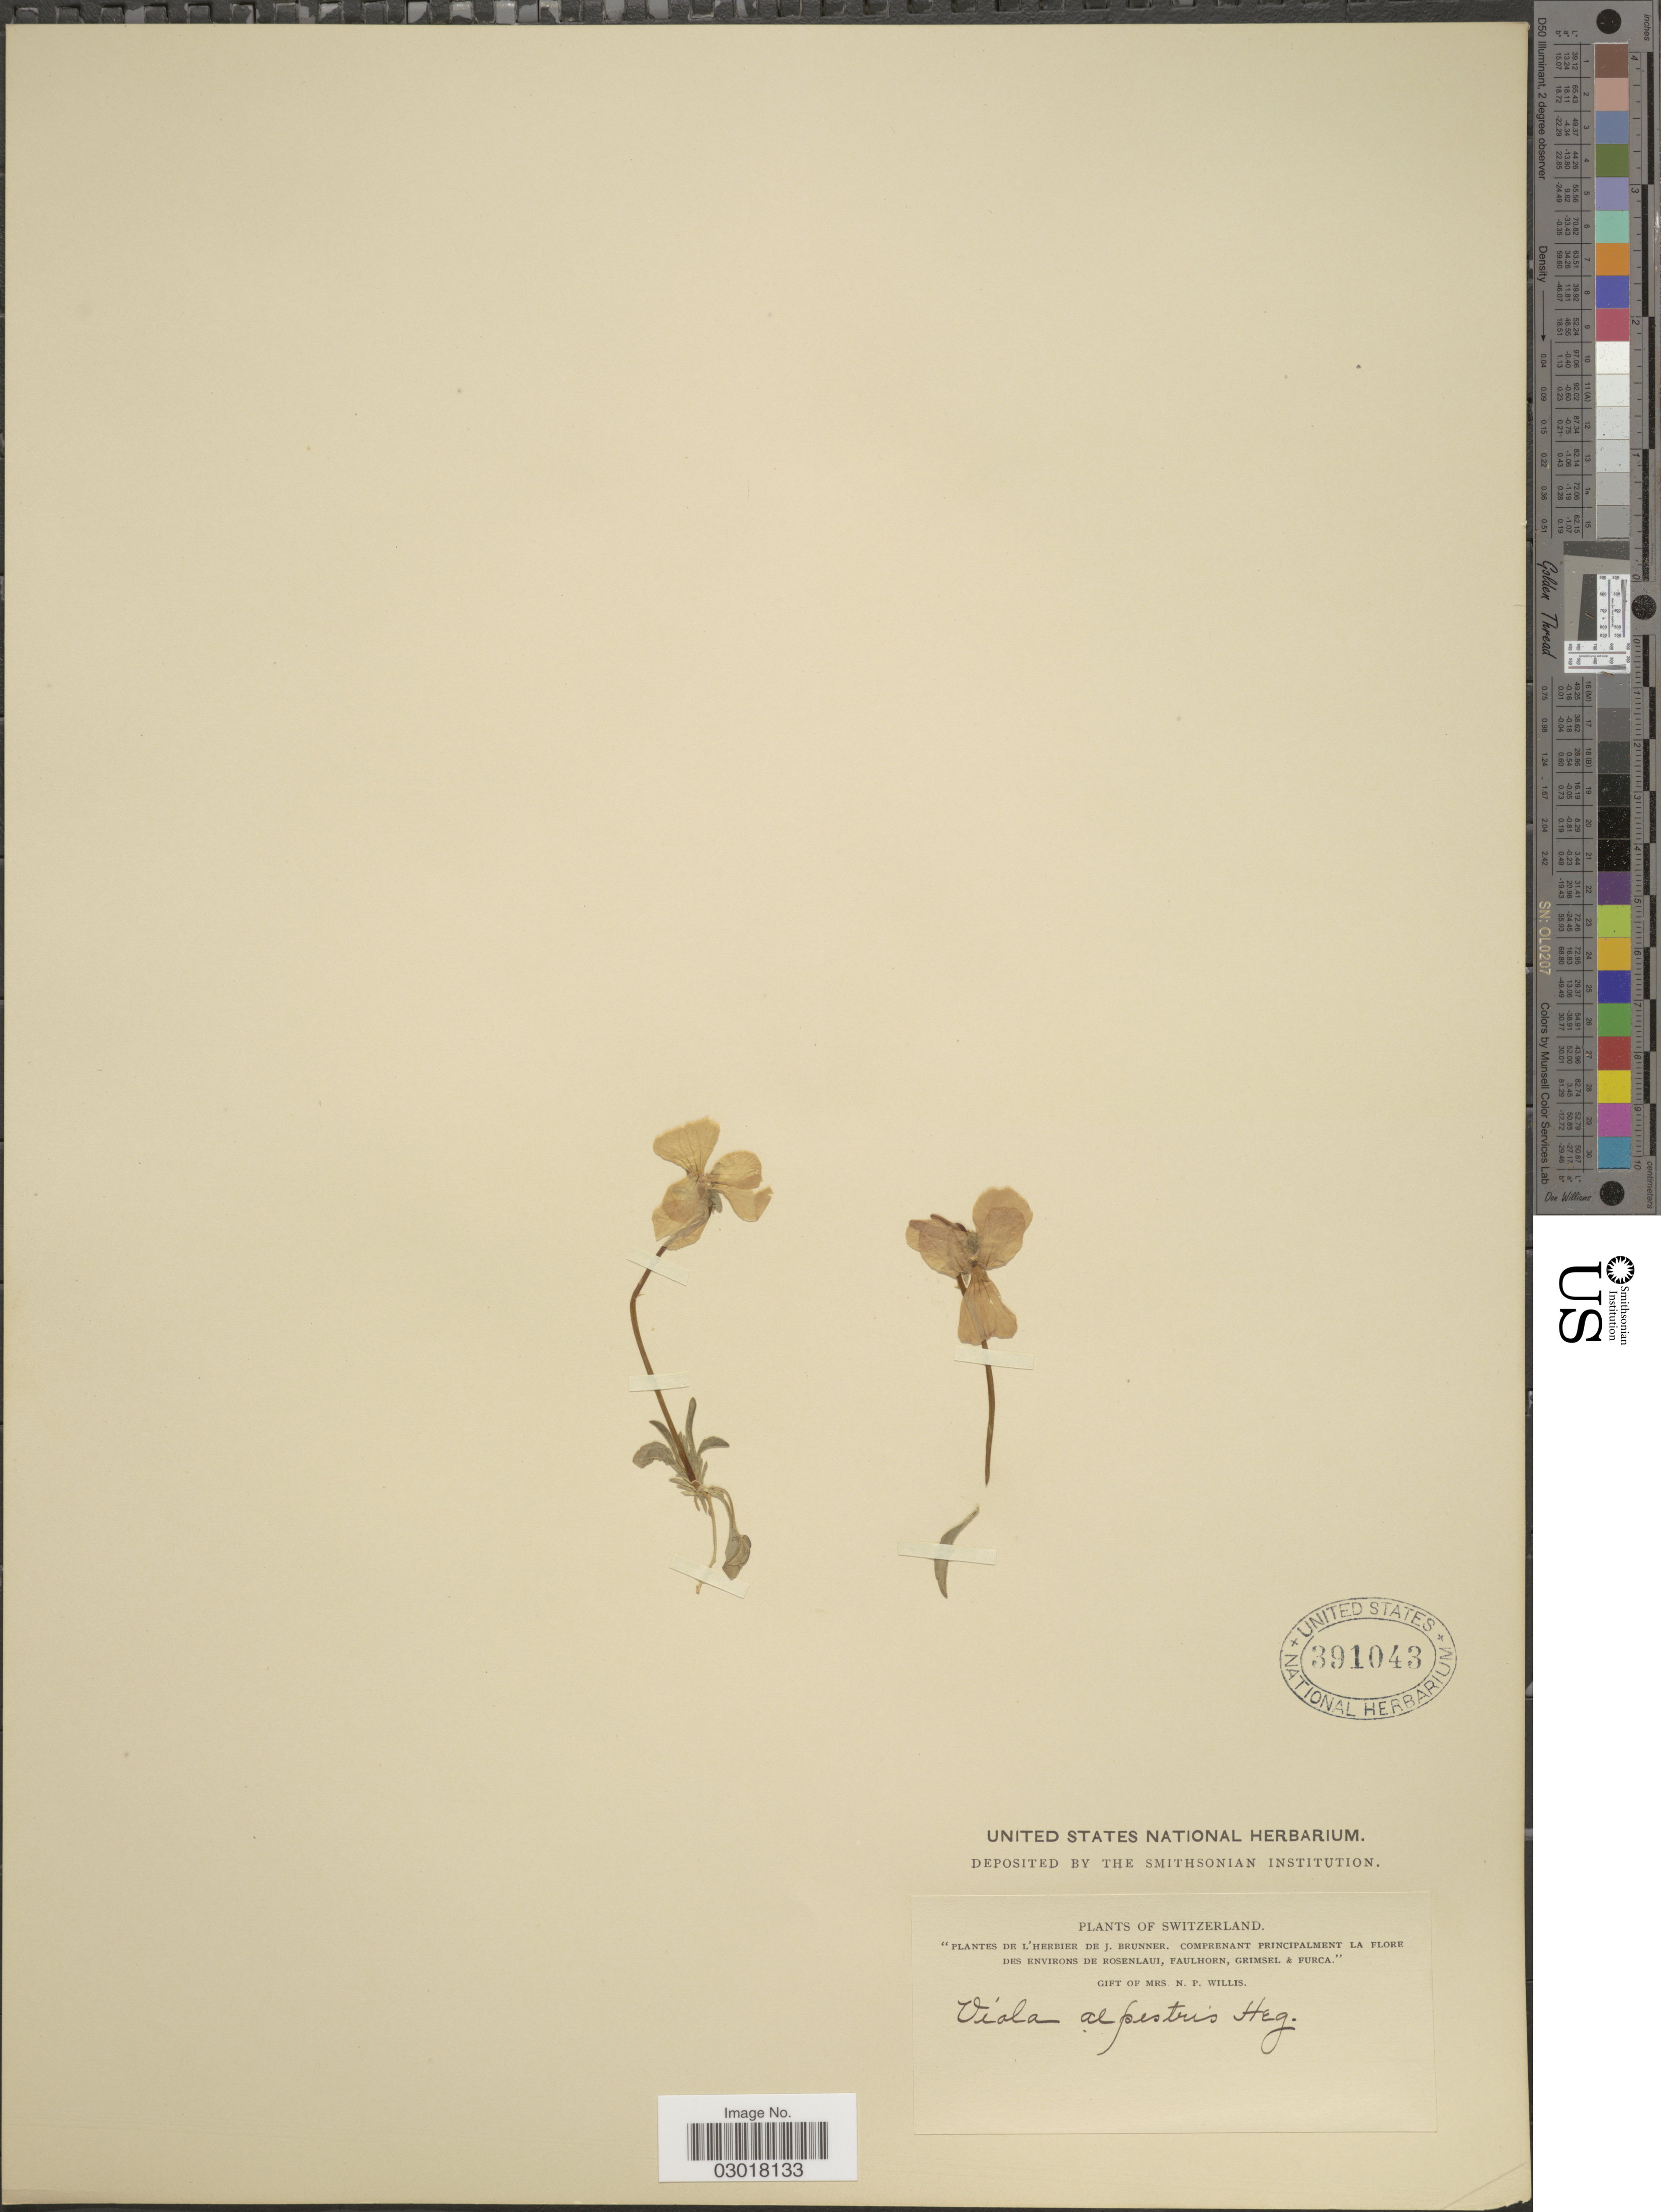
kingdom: Plantae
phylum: Tracheophyta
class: Magnoliopsida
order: Malpighiales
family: Violaceae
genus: Viola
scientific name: Viola alpestris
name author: Jord.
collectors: ex herb. J. Brunner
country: Switzerland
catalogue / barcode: US 391043